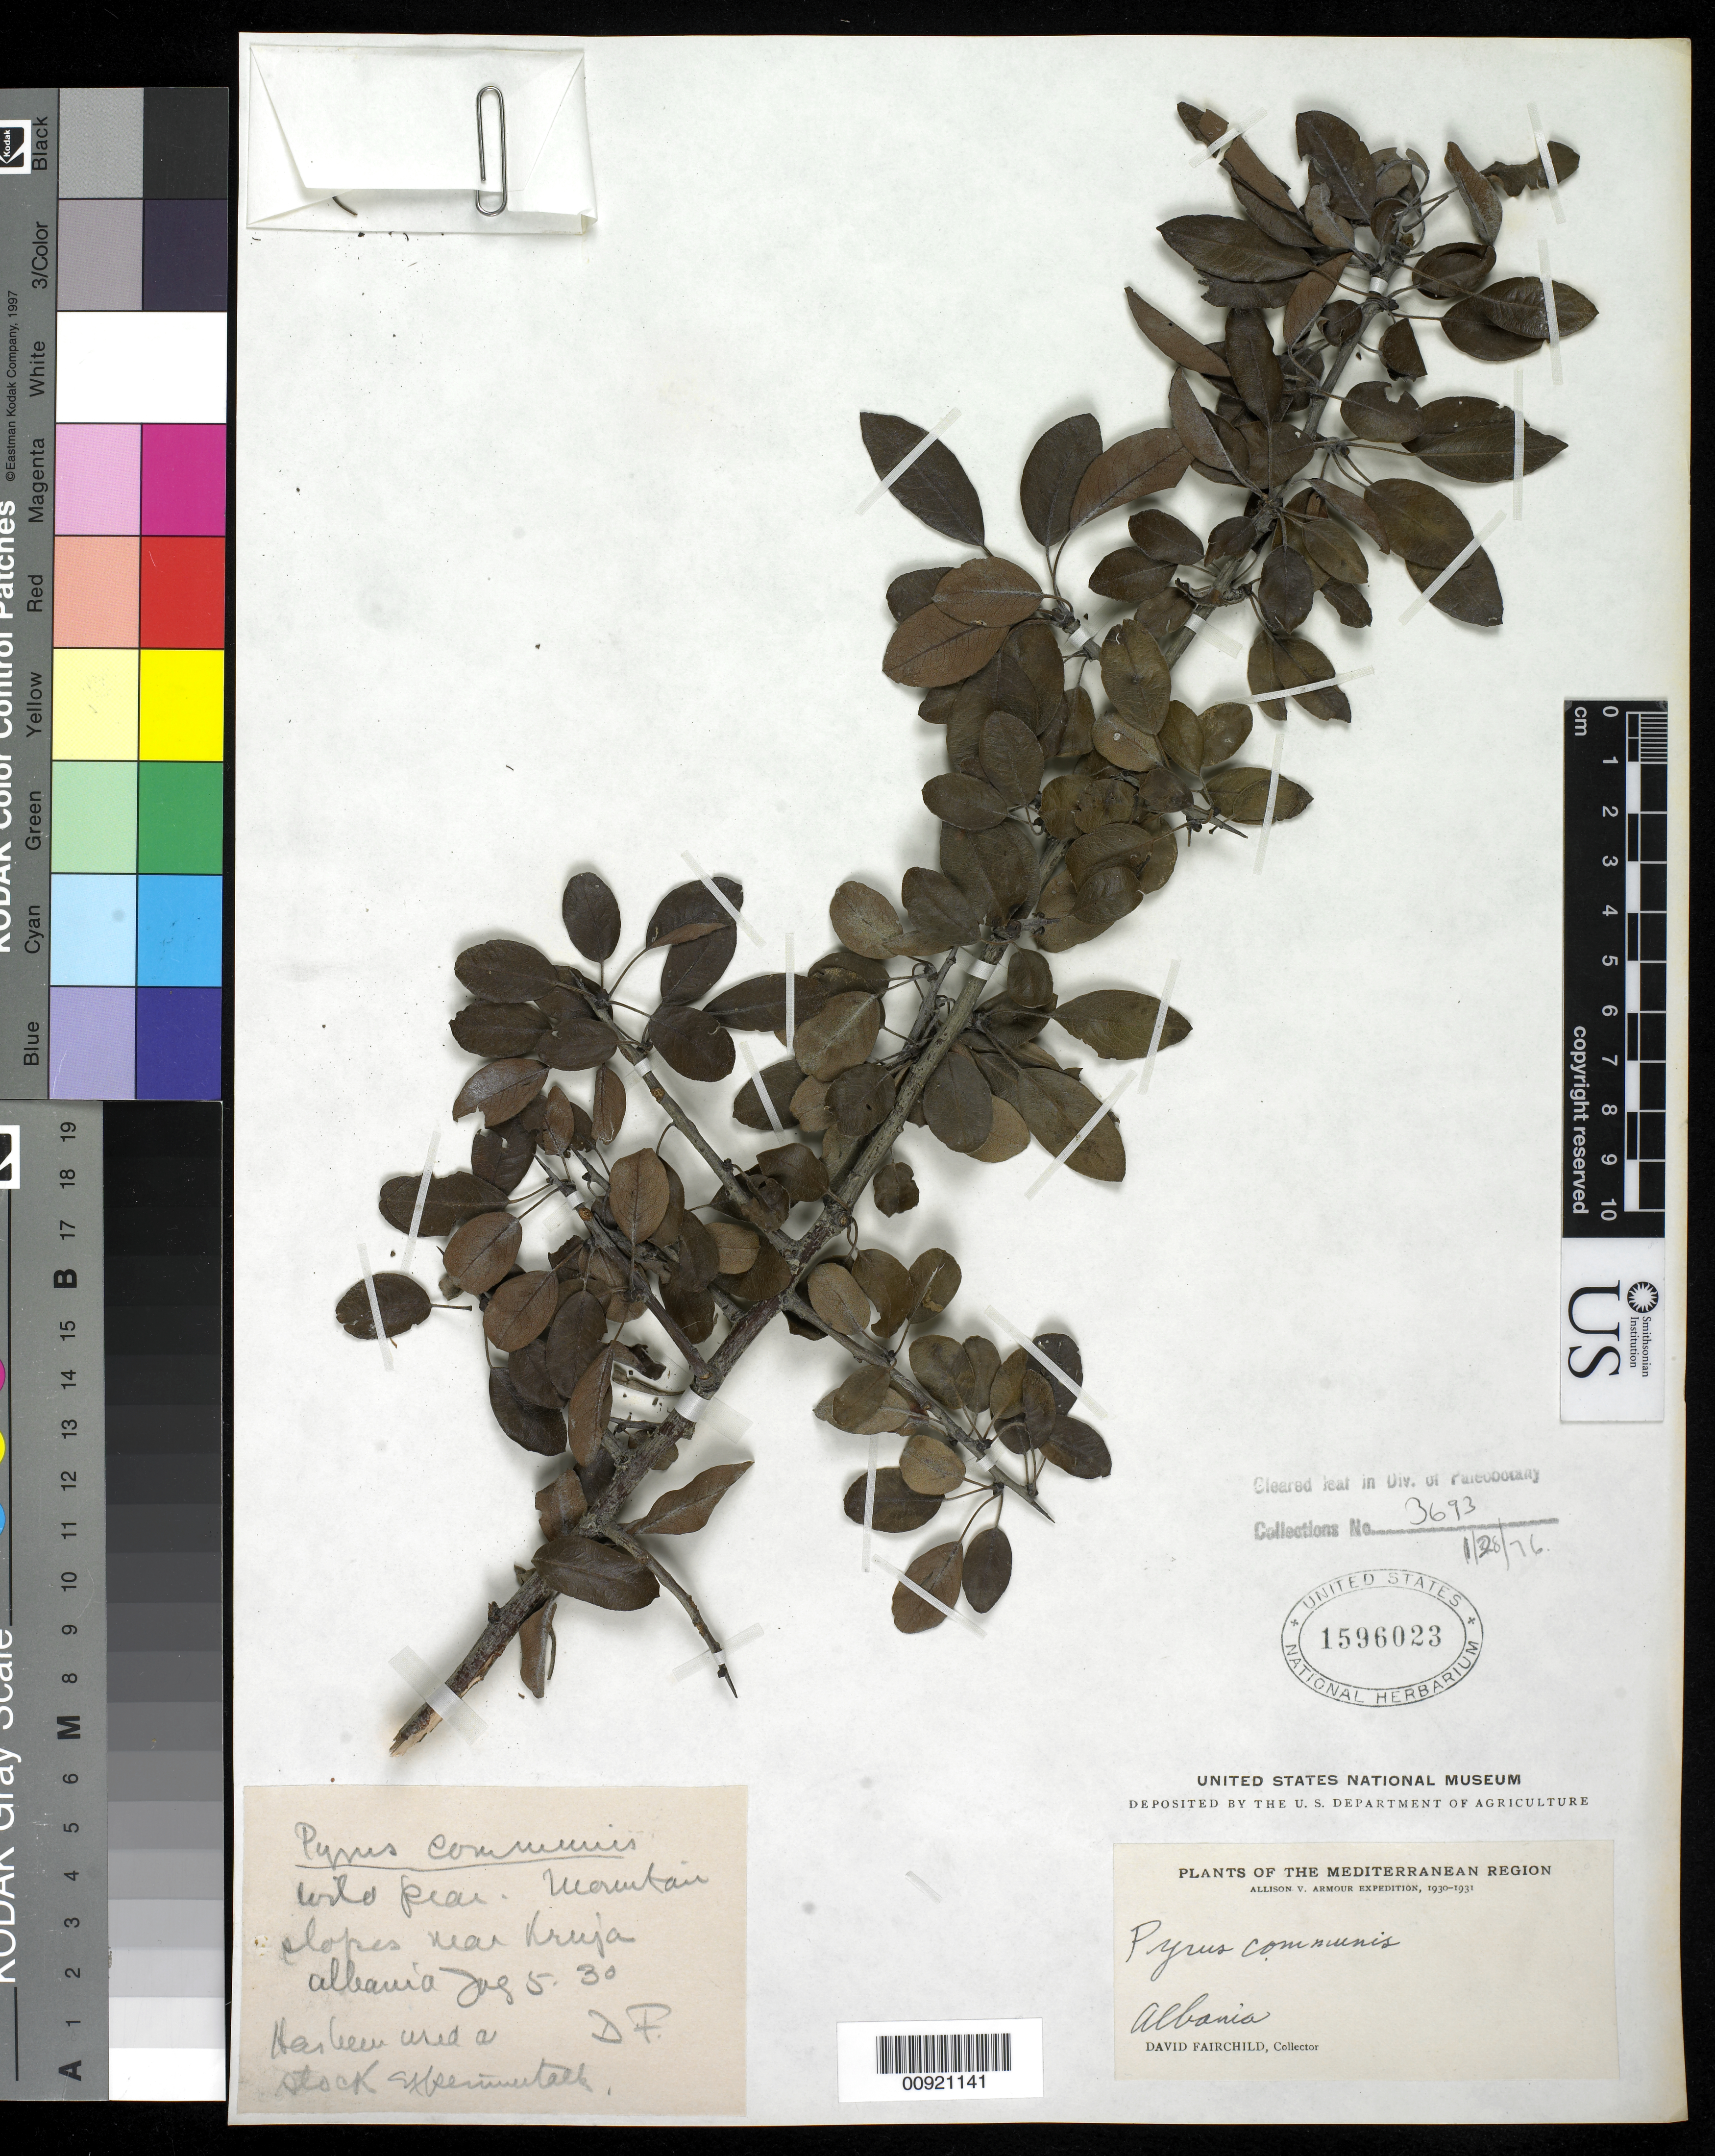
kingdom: Plantae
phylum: Tracheophyta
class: Magnoliopsida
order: Rosales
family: Rosaceae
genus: Pyrus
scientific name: Pyrus communis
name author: L.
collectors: D. Fairchild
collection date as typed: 05 Jul 1930 or 05 Aug 1930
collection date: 1930-07-05 or 1930-08-05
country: Albania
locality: Mountain slopes near [L]ruja. Albania.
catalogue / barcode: US 1596023